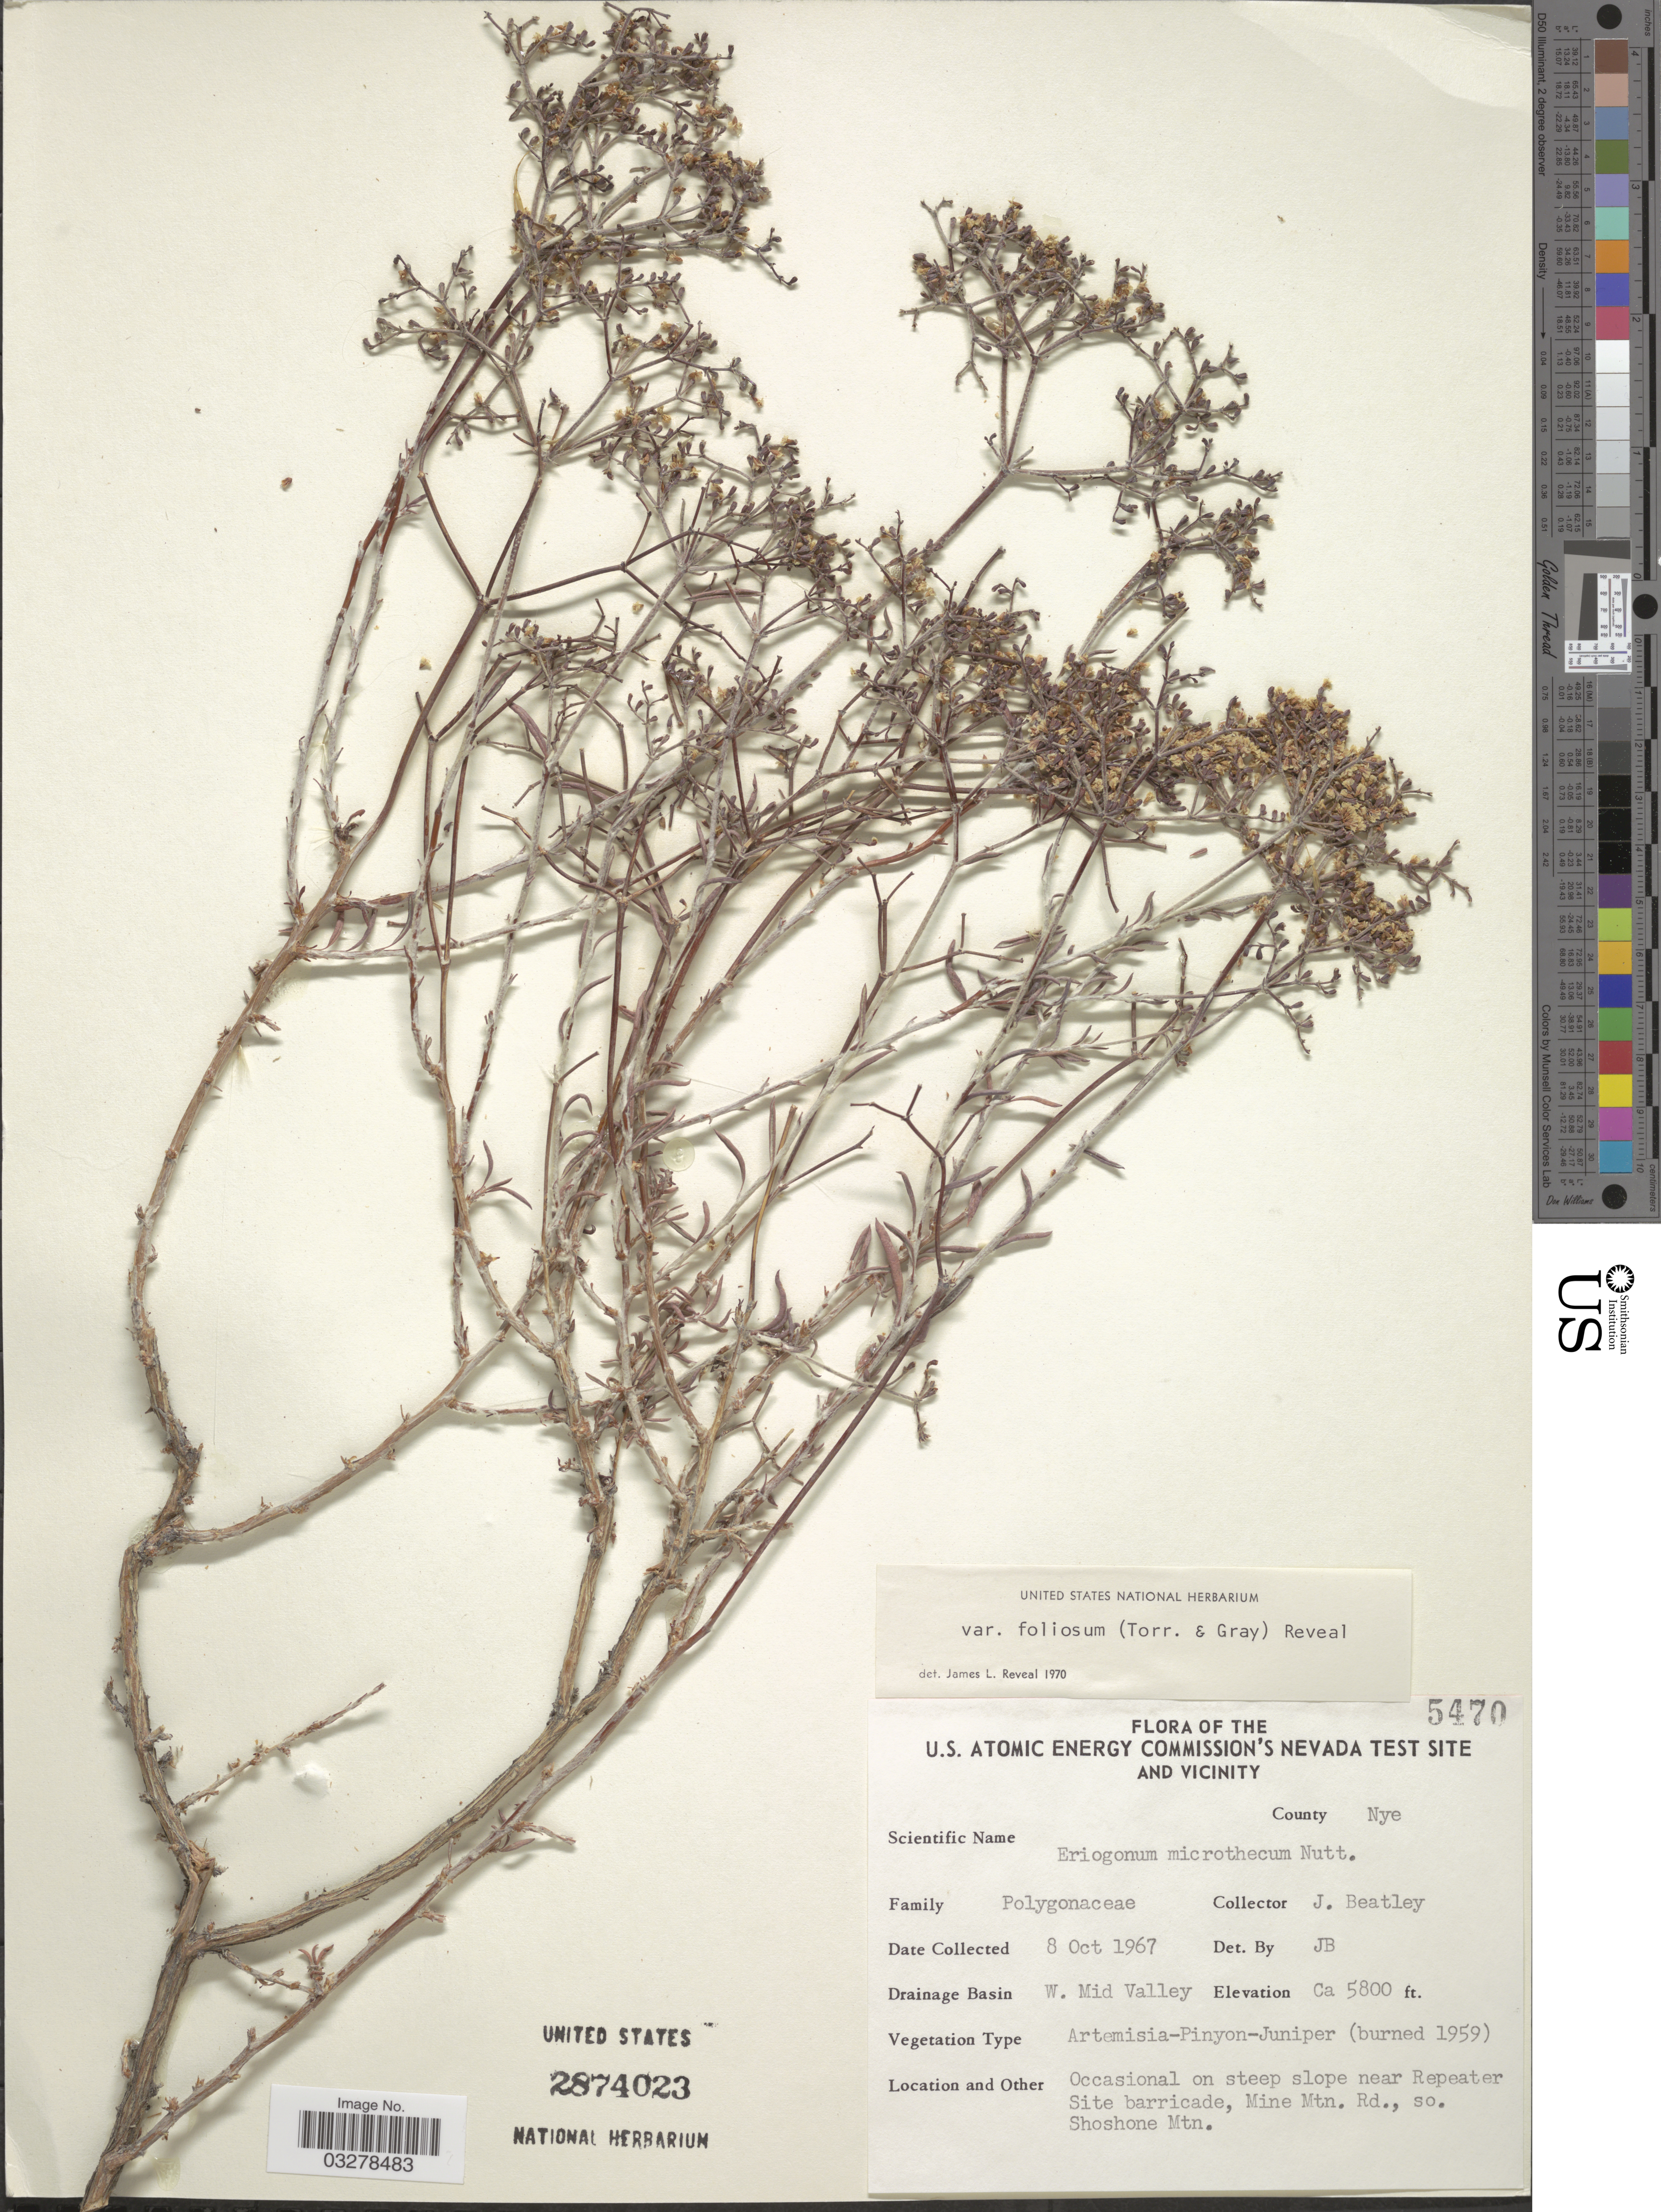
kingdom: Plantae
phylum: Tracheophyta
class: Magnoliopsida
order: Caryophyllales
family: Polygonaceae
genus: Eriogonum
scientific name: Eriogonum microtheca var. foliosum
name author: (Torr. & A. Gray) Reveal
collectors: J. C. Beatley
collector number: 5470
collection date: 1967-10-08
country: United States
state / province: Nevada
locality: U.S. Atomic Energy Commission's Nevada Test Site and Vicinity. County Nye. Drainage Basin W. Mid Valley. On steep slope near Repeater Site barricade, Mine Mtn. Rd., so. Shoshone Mtn.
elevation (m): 1768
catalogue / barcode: US 2874023